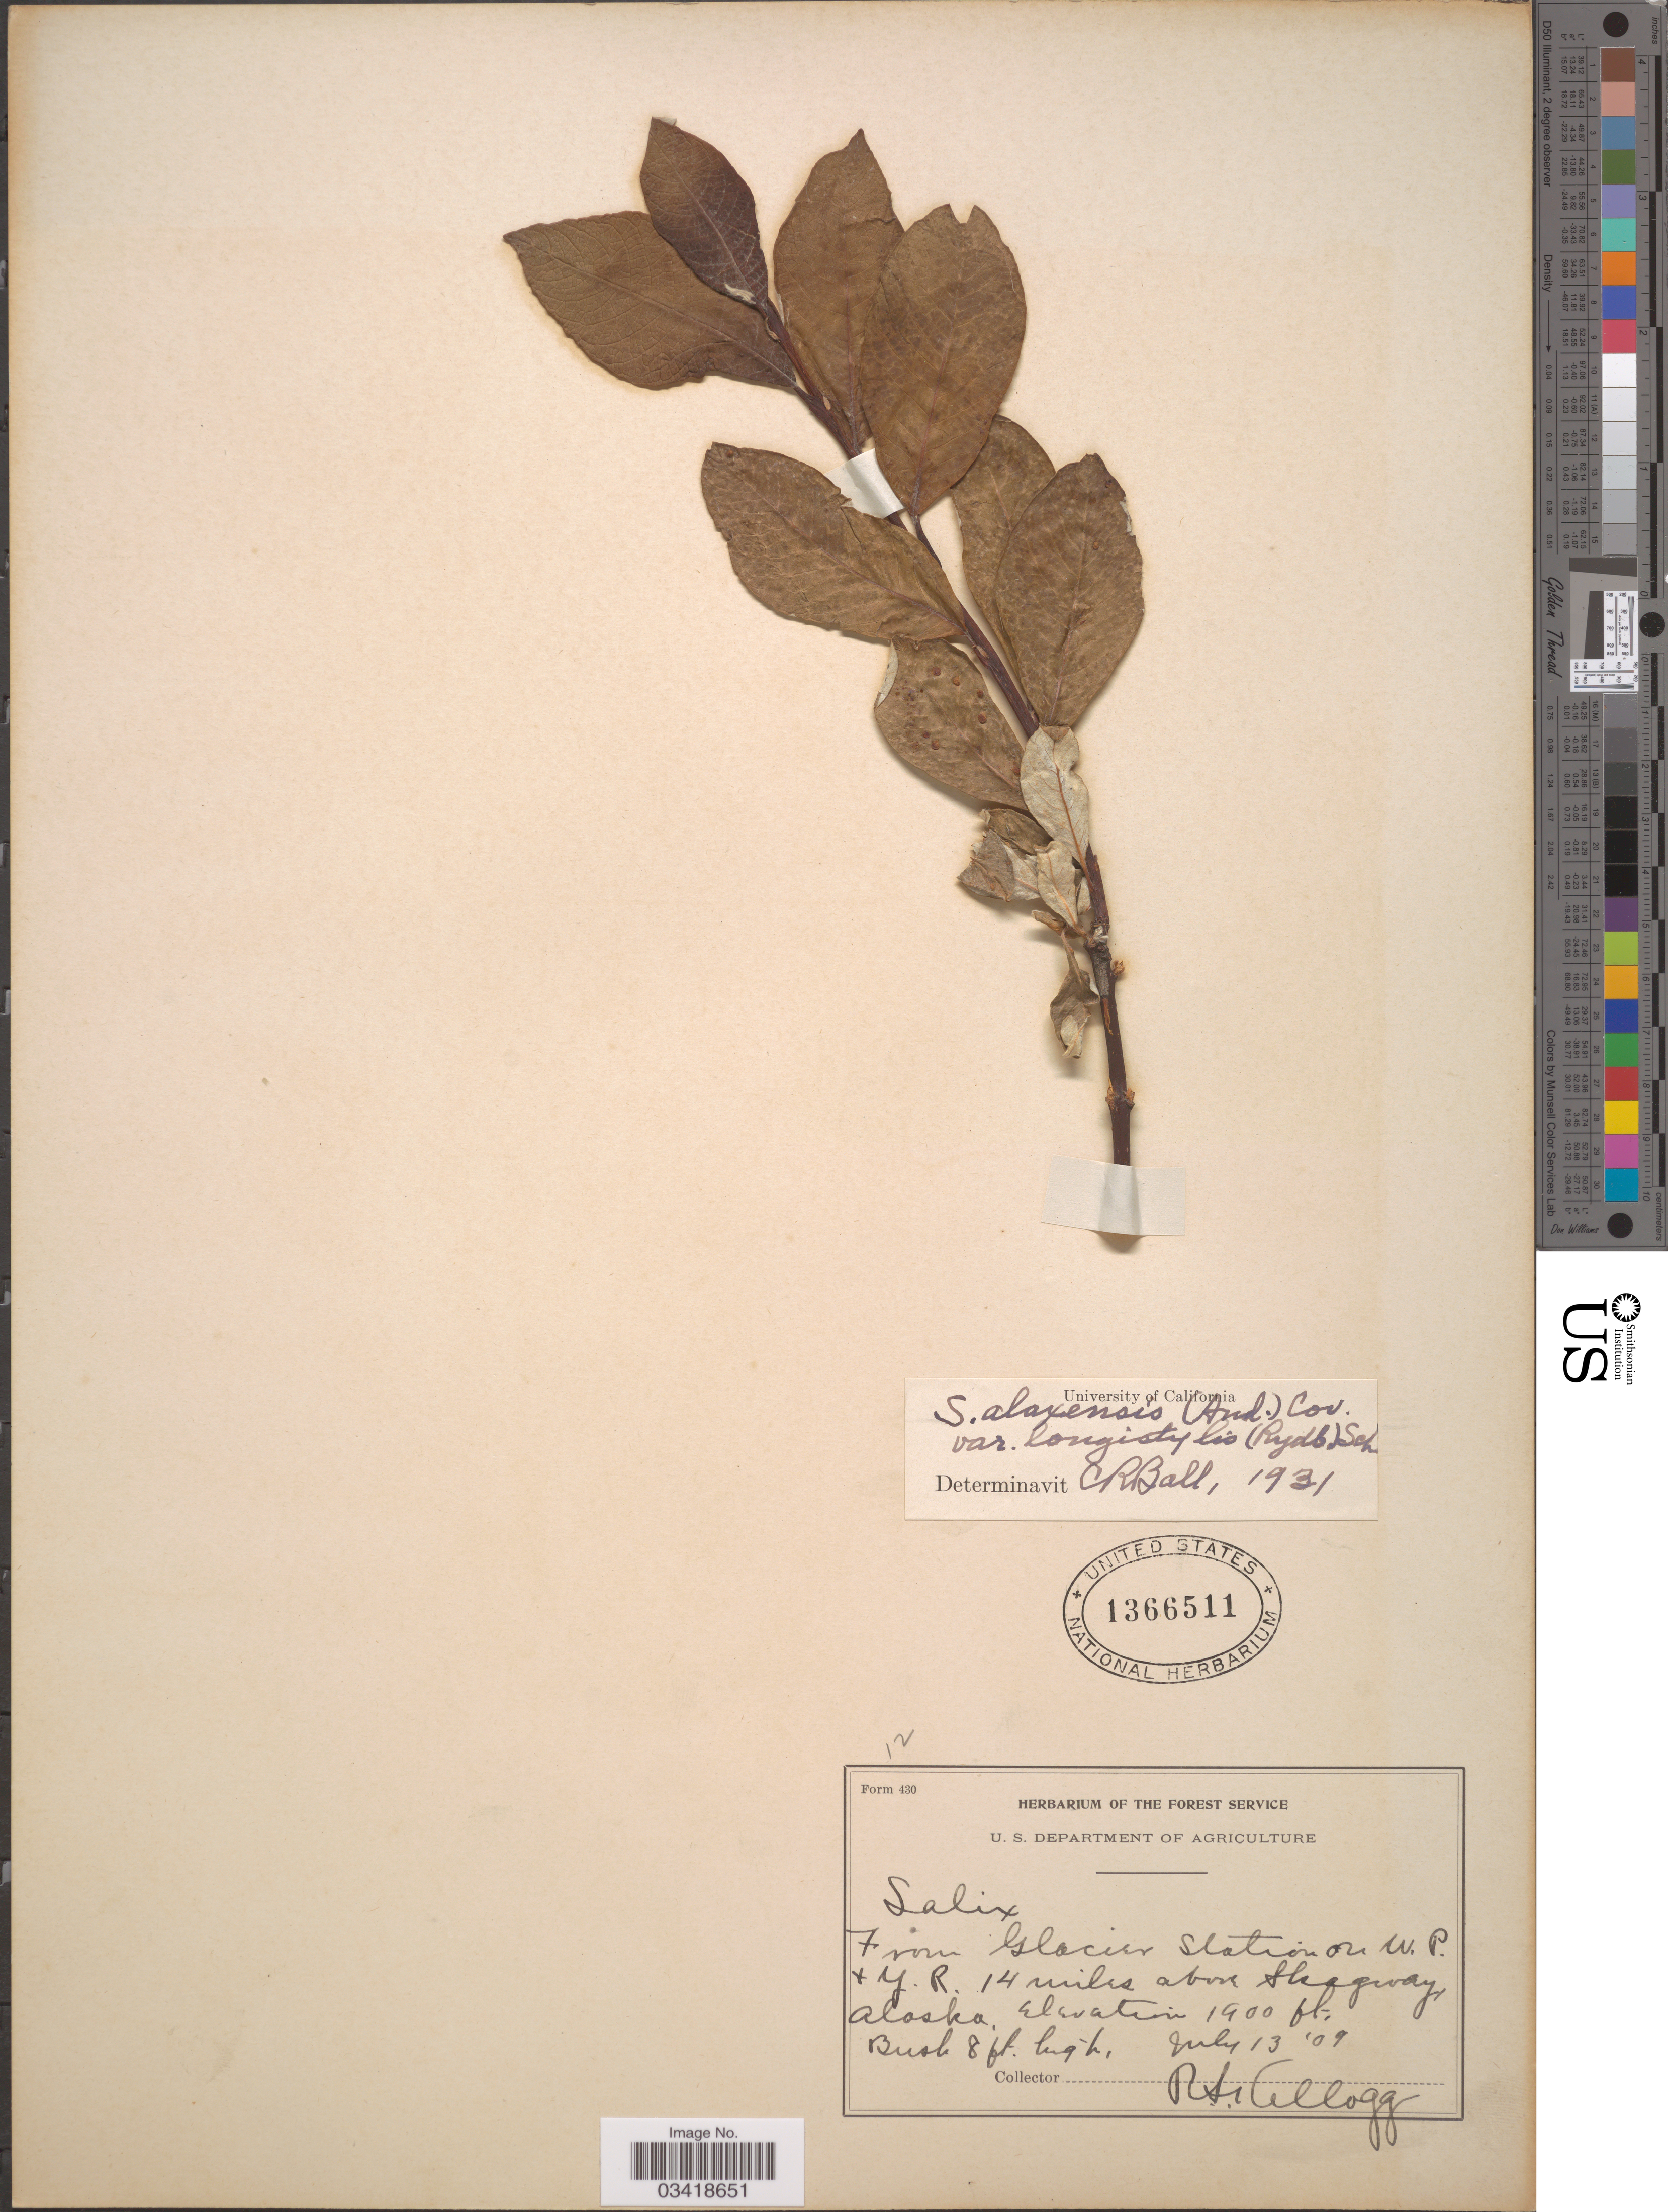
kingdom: Plantae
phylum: Tracheophyta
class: Magnoliopsida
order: Malpighiales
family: Salicaceae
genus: Salix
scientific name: Salix alaxensis var. longistylis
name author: (Rydb.) C.K. Schneid.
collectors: R. Kellogg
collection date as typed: Transcribed d/m/y: 13/7/9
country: United States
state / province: Alaska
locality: From Glacier Station on W.P. + Y. R. 14 miles above Skagway.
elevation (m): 579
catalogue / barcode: US 1366511